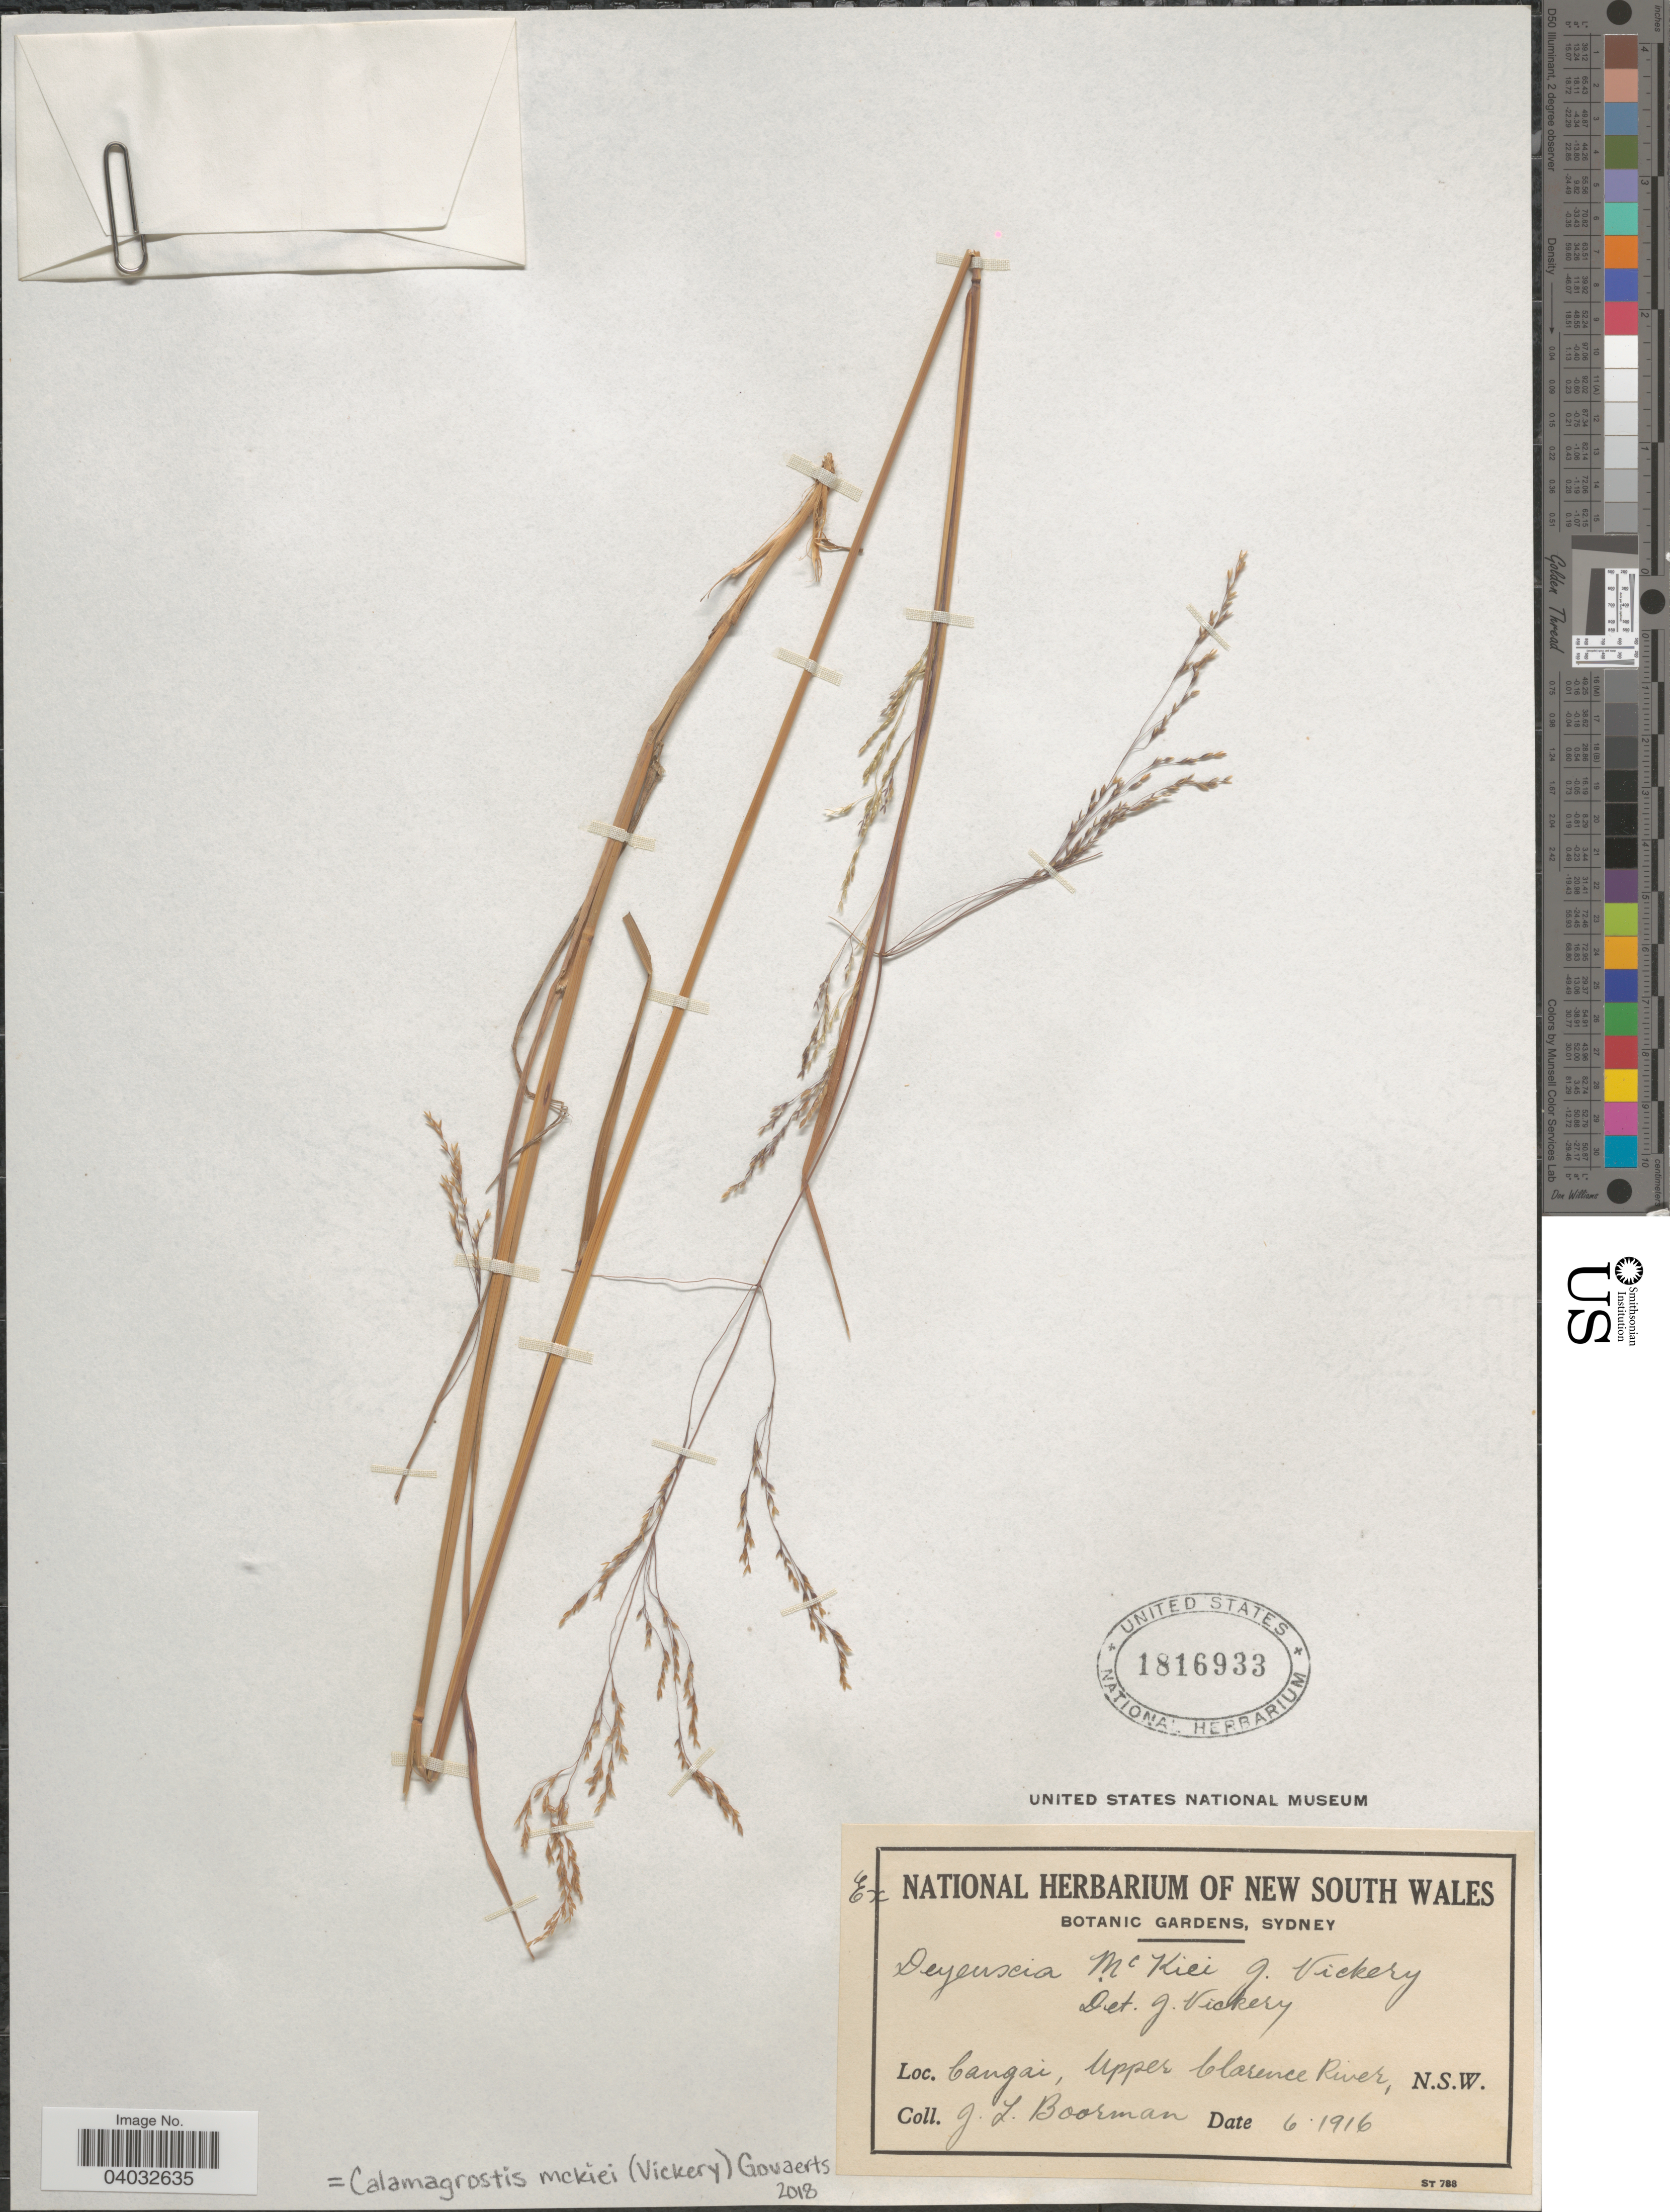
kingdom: Plantae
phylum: Tracheophyta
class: Liliopsida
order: Poales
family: Poaceae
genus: Calamagrostis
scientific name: Calamagrostis mckiei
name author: (Vickery) Govaerts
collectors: J. Boorman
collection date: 1916-06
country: Australia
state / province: New South Wales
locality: Cangai, Upper Clarence River.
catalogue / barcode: US 1816933